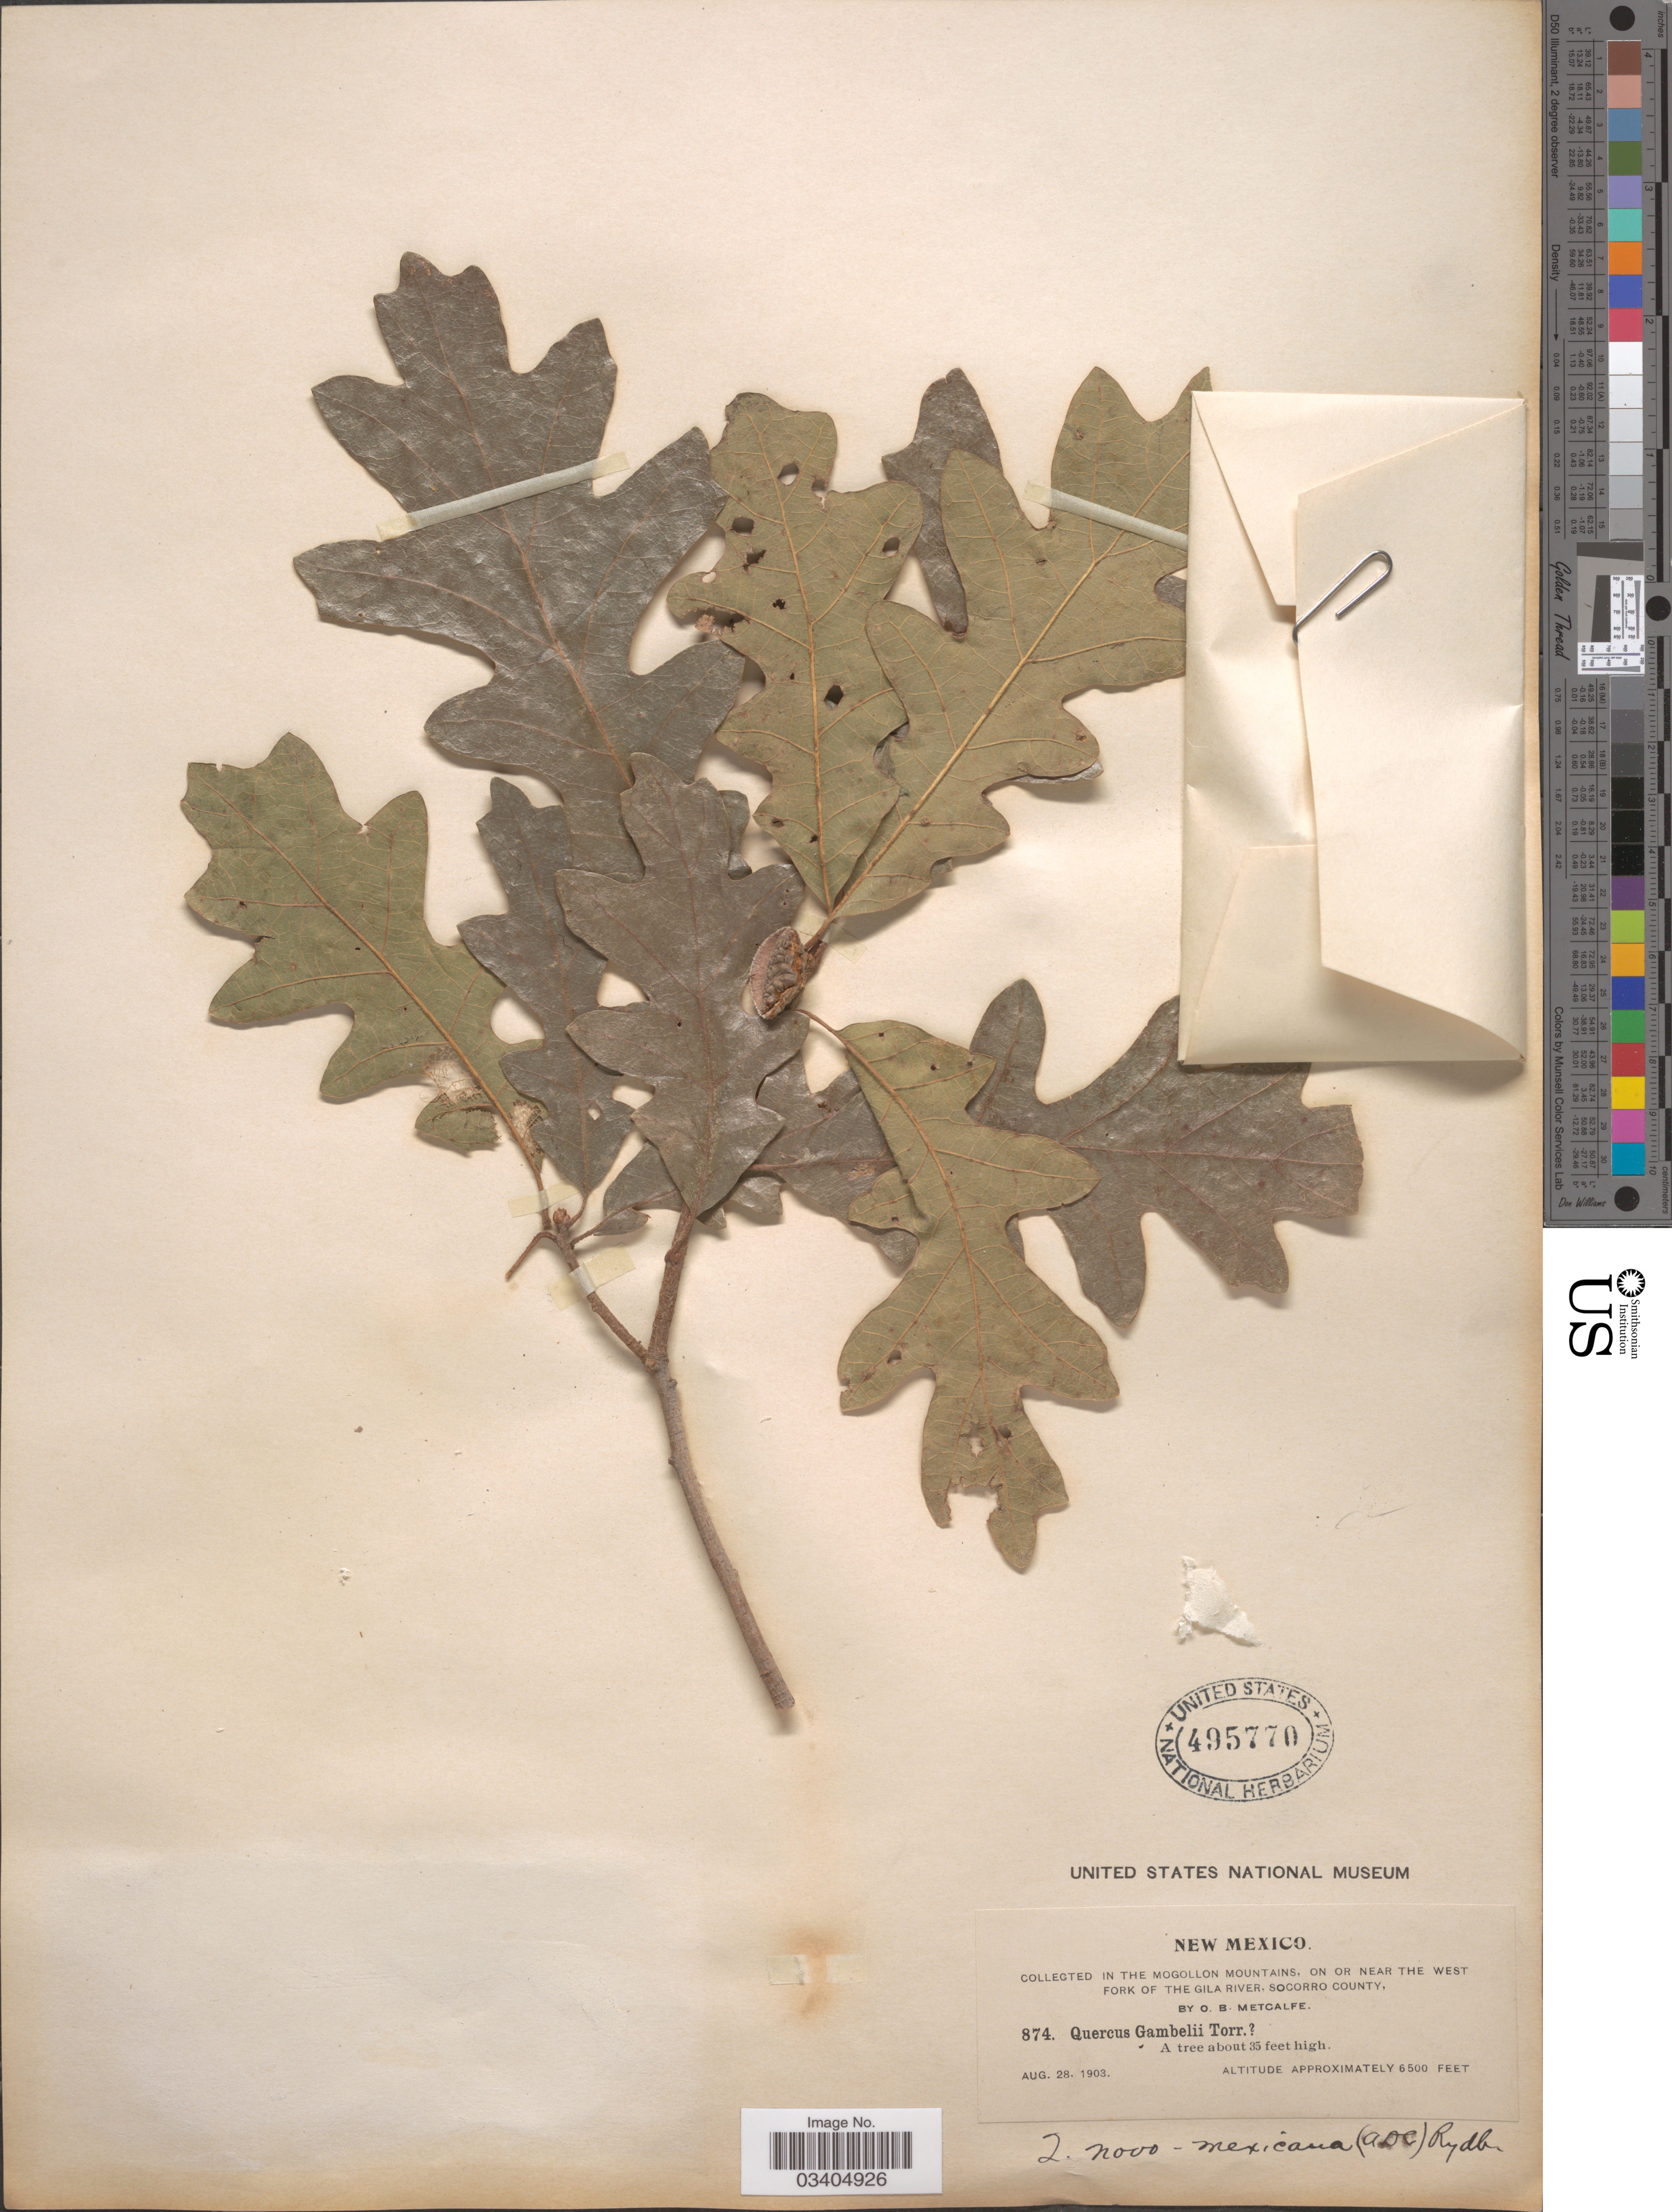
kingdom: Plantae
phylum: Tracheophyta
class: Magnoliopsida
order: Fagales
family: Fagaceae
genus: Quercus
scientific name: Quercus gambelii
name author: Nutt.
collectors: O. B. Metcalfe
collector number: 874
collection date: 1903-08-28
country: United States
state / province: New Mexico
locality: In the Mogollon Mountains, on or near the West Fork of the Gila River, Socorro County.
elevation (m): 1981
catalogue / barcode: US 495770